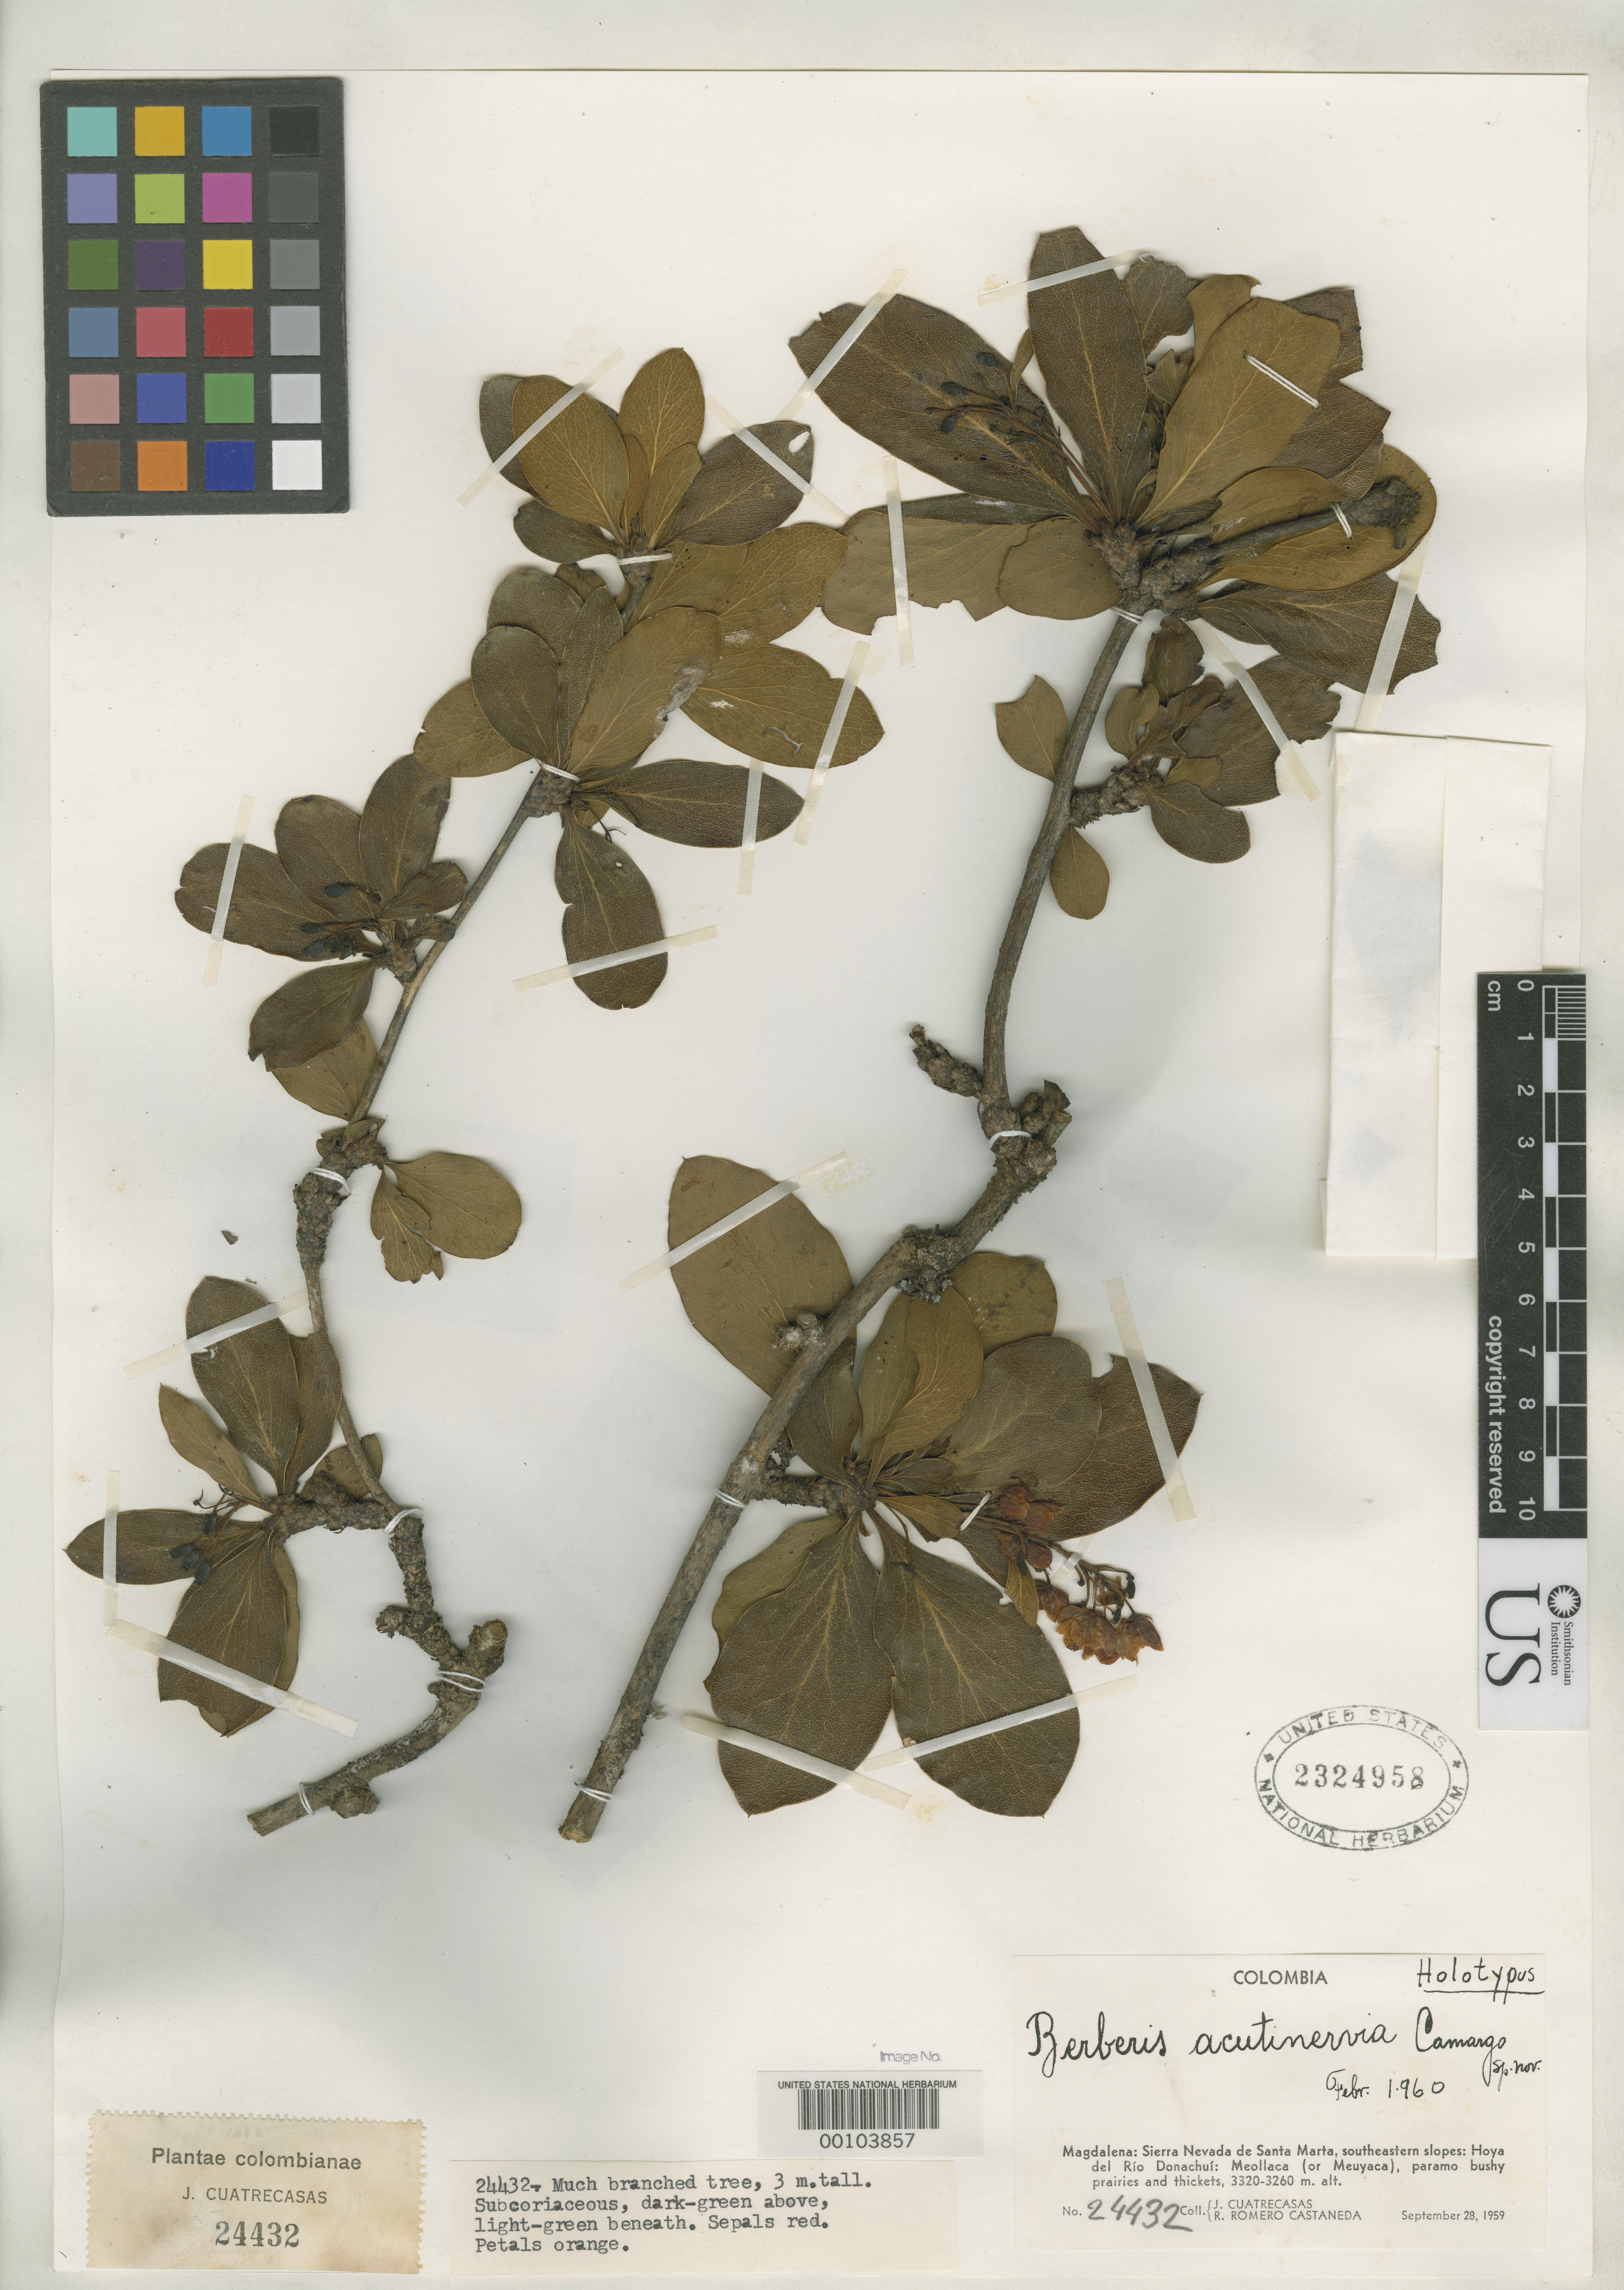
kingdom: Plantae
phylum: Tracheophyta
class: Magnoliopsida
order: Ranunculales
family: Berberidaceae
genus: Berberis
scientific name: Berberis acutinervia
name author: L.A. Camargo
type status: Holotype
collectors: J. Cuatrecasas & R. Romero Castañeda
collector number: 24432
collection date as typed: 28 Sep 1959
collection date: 1959-09-28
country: Colombia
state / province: Magdalena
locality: Sierra Nevada de Santa Marta, southeastern slopes: Hoya del Rio Donachui: Meollaca (or Meuyaca)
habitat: Paramo bushy prairies and thickets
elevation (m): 3320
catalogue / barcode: US 2324958